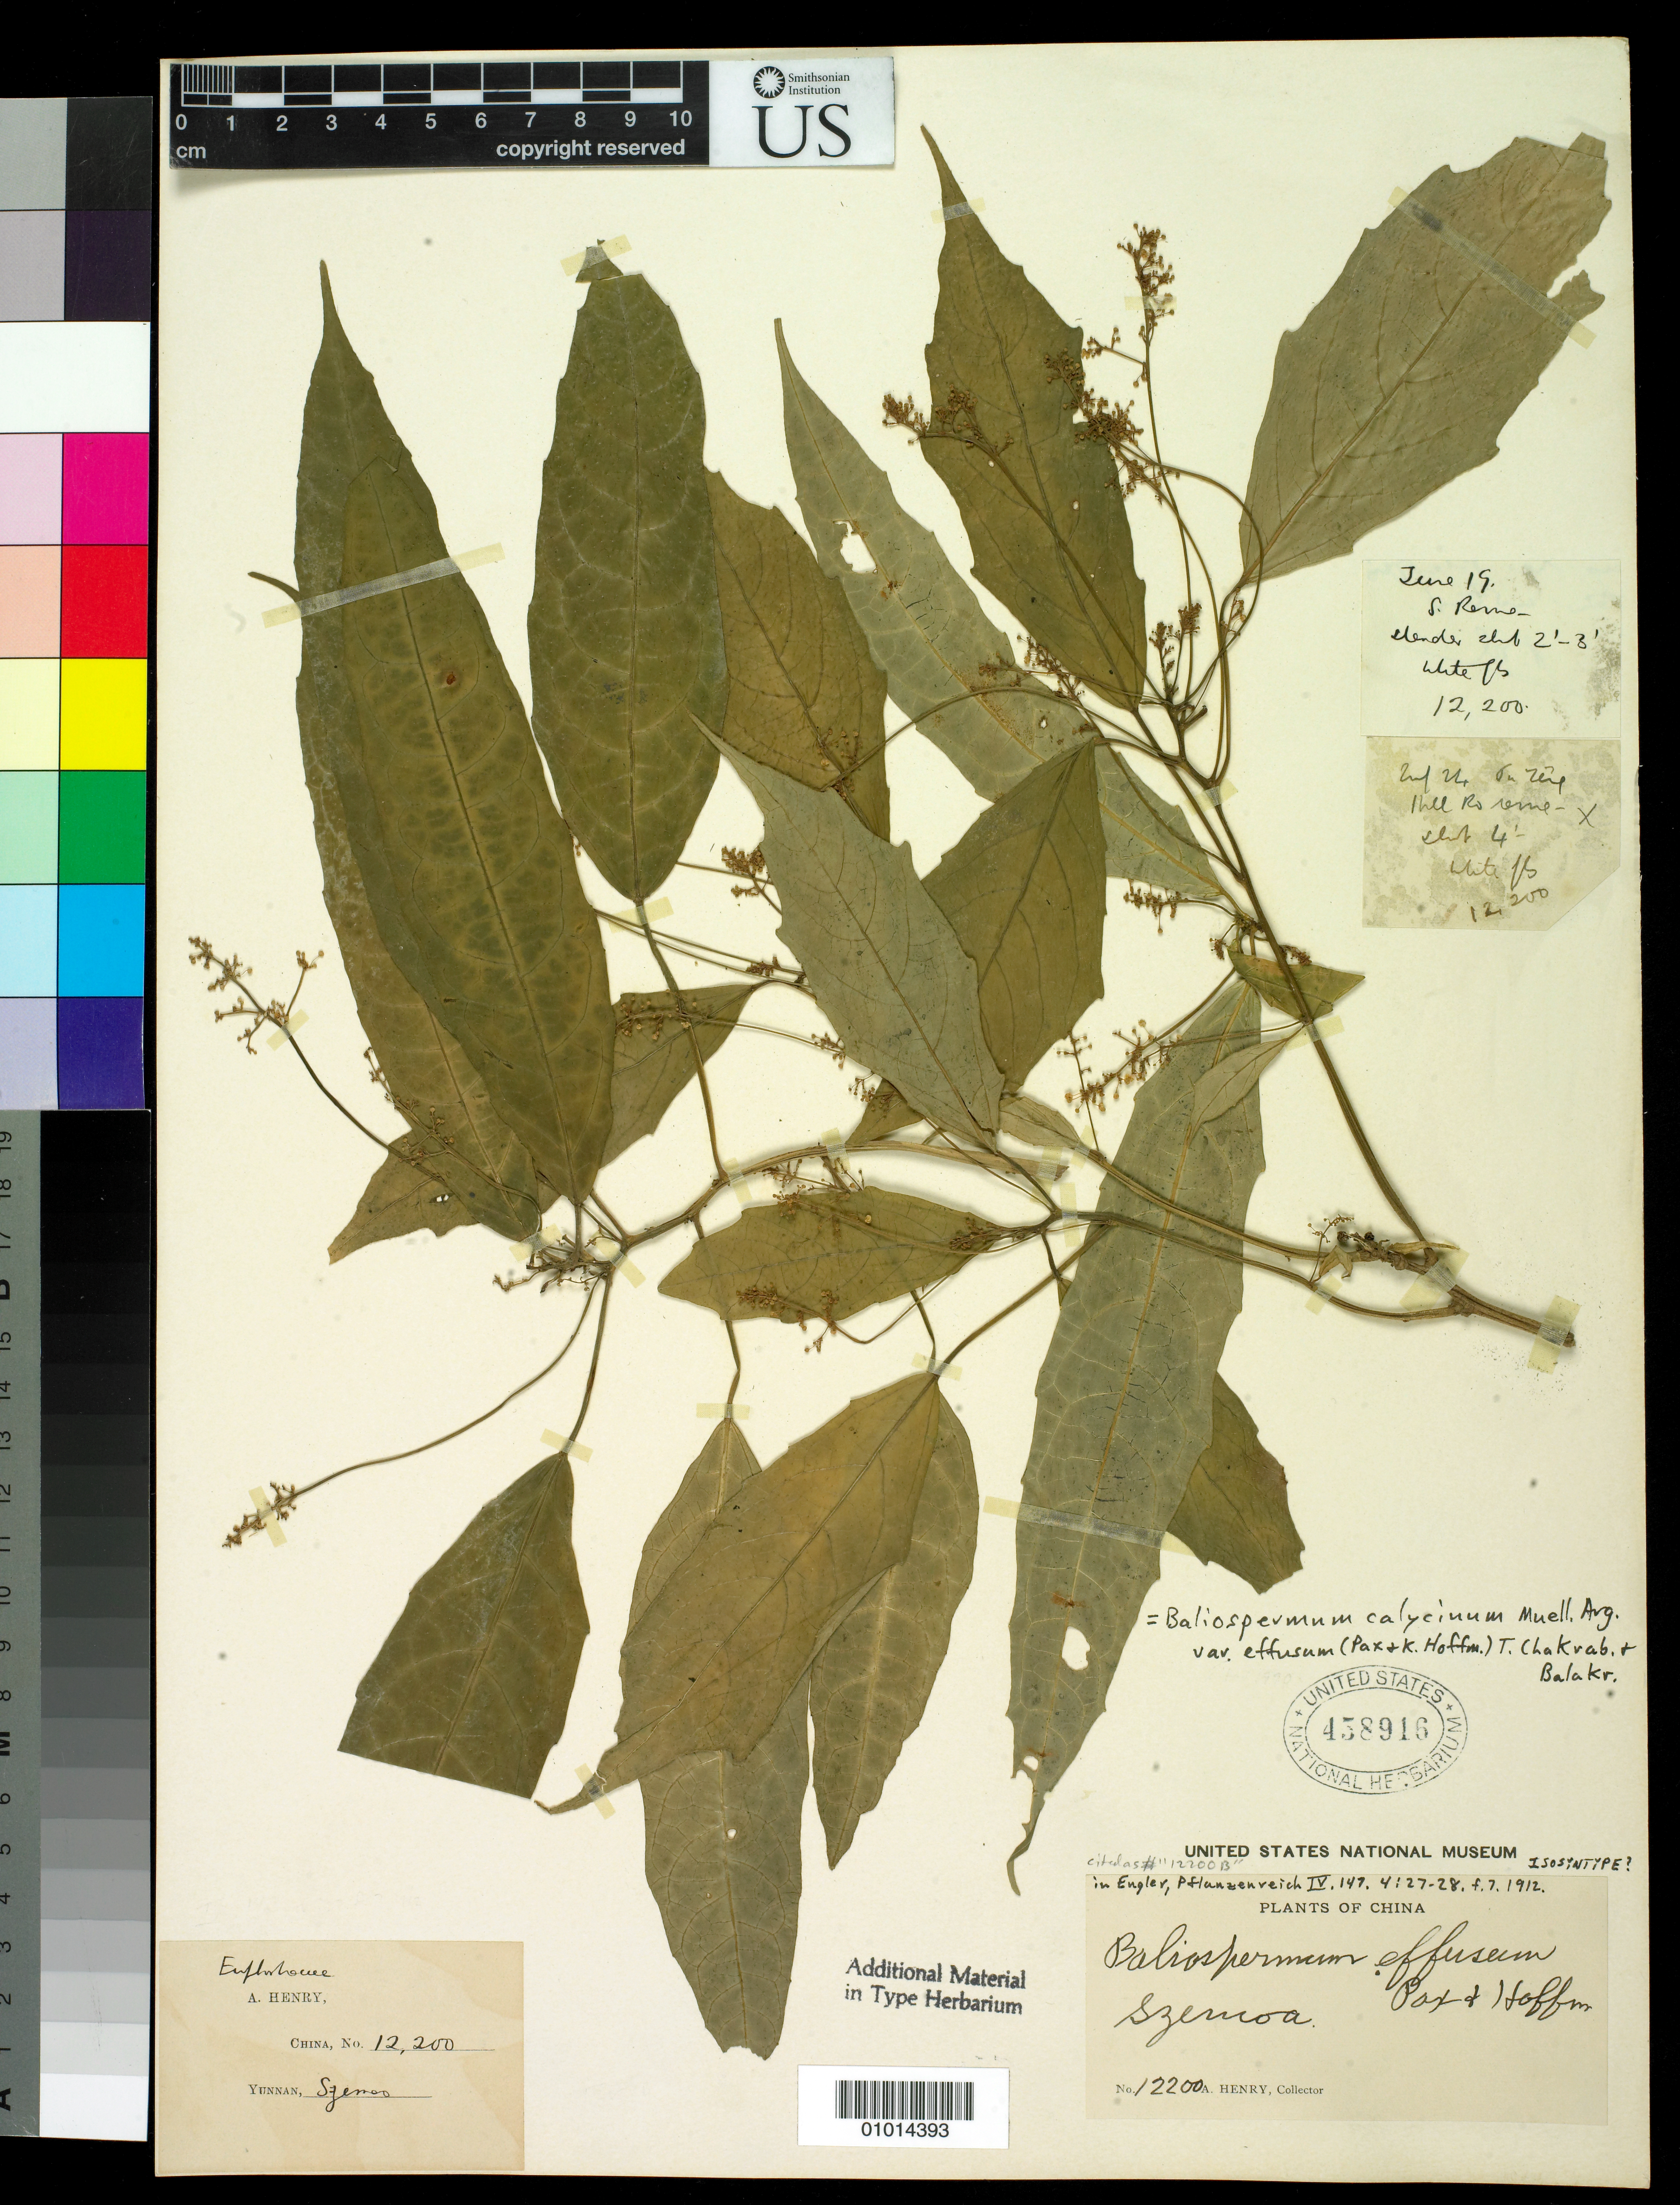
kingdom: Plantae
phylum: Tracheophyta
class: Magnoliopsida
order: Malpighiales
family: Euphorbiaceae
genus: Baliospermum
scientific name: Baliospermum effusum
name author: Pax & K. Hoffm. in Engl.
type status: Possible Syntype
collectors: A. Henry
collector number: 12200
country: China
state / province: Yunnan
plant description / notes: Probably original material but dubiously syntype; protologue cites collection number as 12200 B.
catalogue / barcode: US 458916